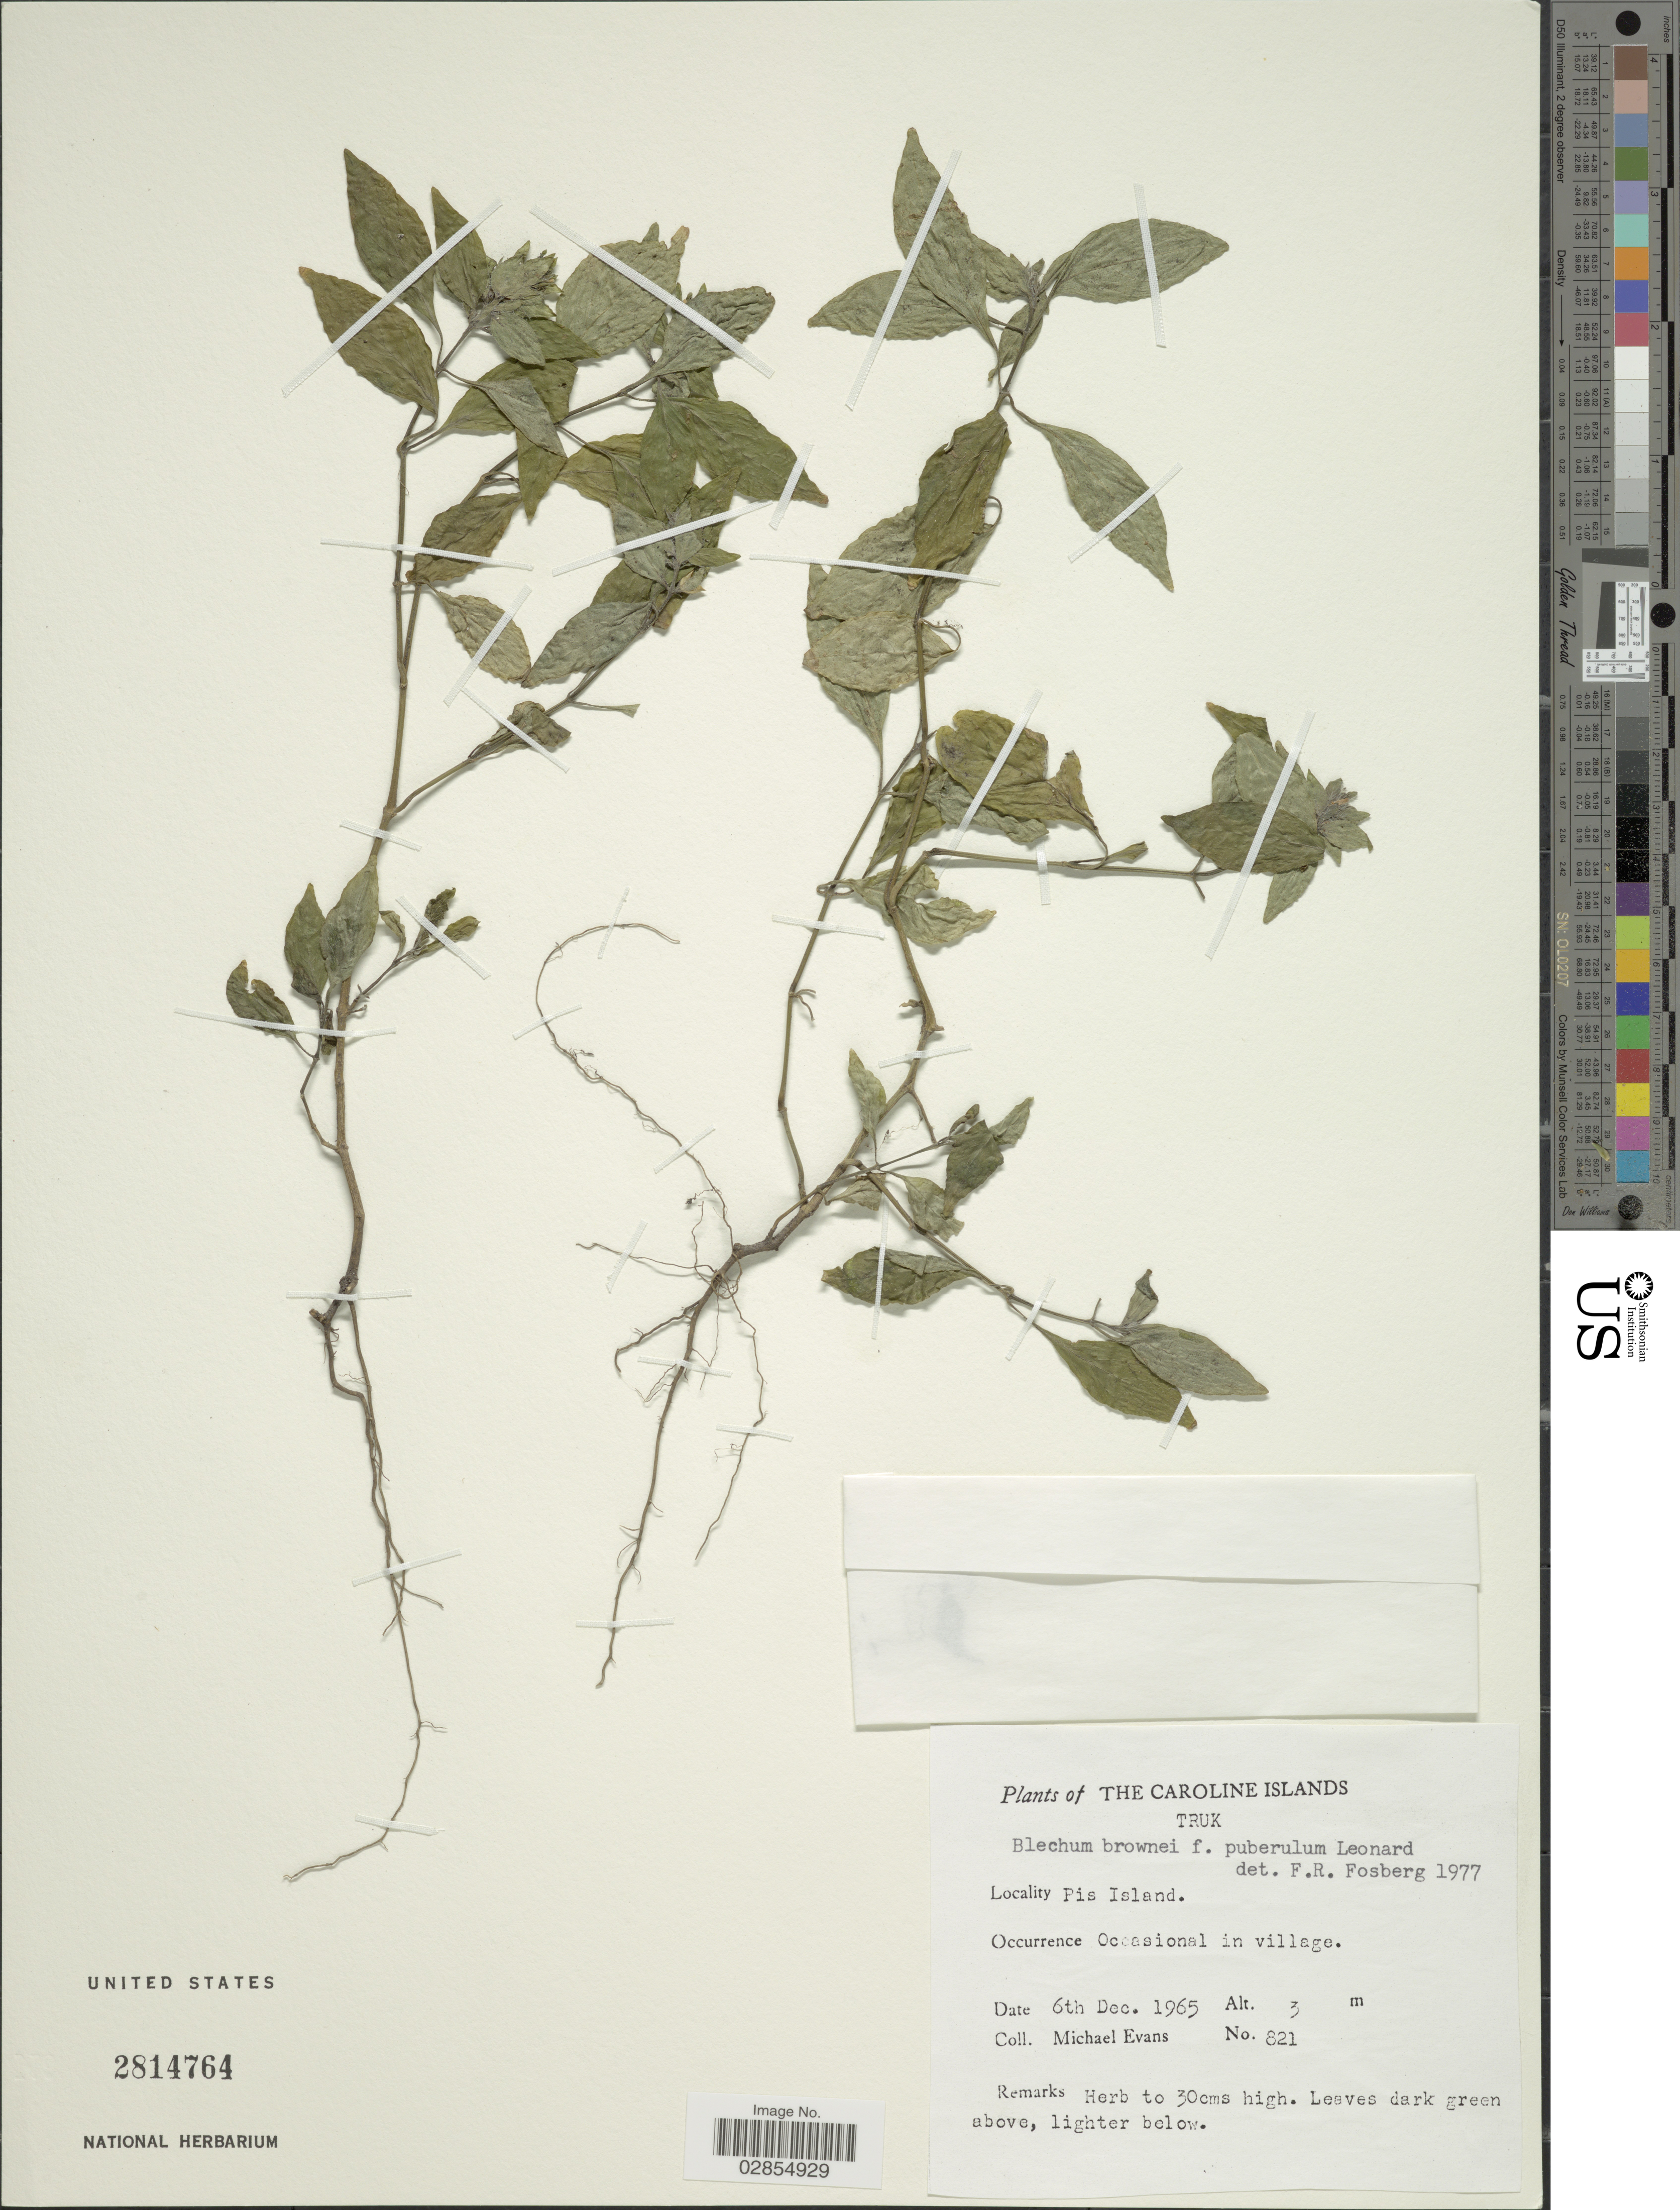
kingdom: Plantae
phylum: Tracheophyta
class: Magnoliopsida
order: Lamiales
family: Acanthaceae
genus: Blechum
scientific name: Blechum pyramidatum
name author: (Lam.) Urb.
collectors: M. Evans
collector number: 821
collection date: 1965-12-06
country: Micronesia, Federated States of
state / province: Truk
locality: Caroline Islands, Pis Island.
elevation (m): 3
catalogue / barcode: US 2814764